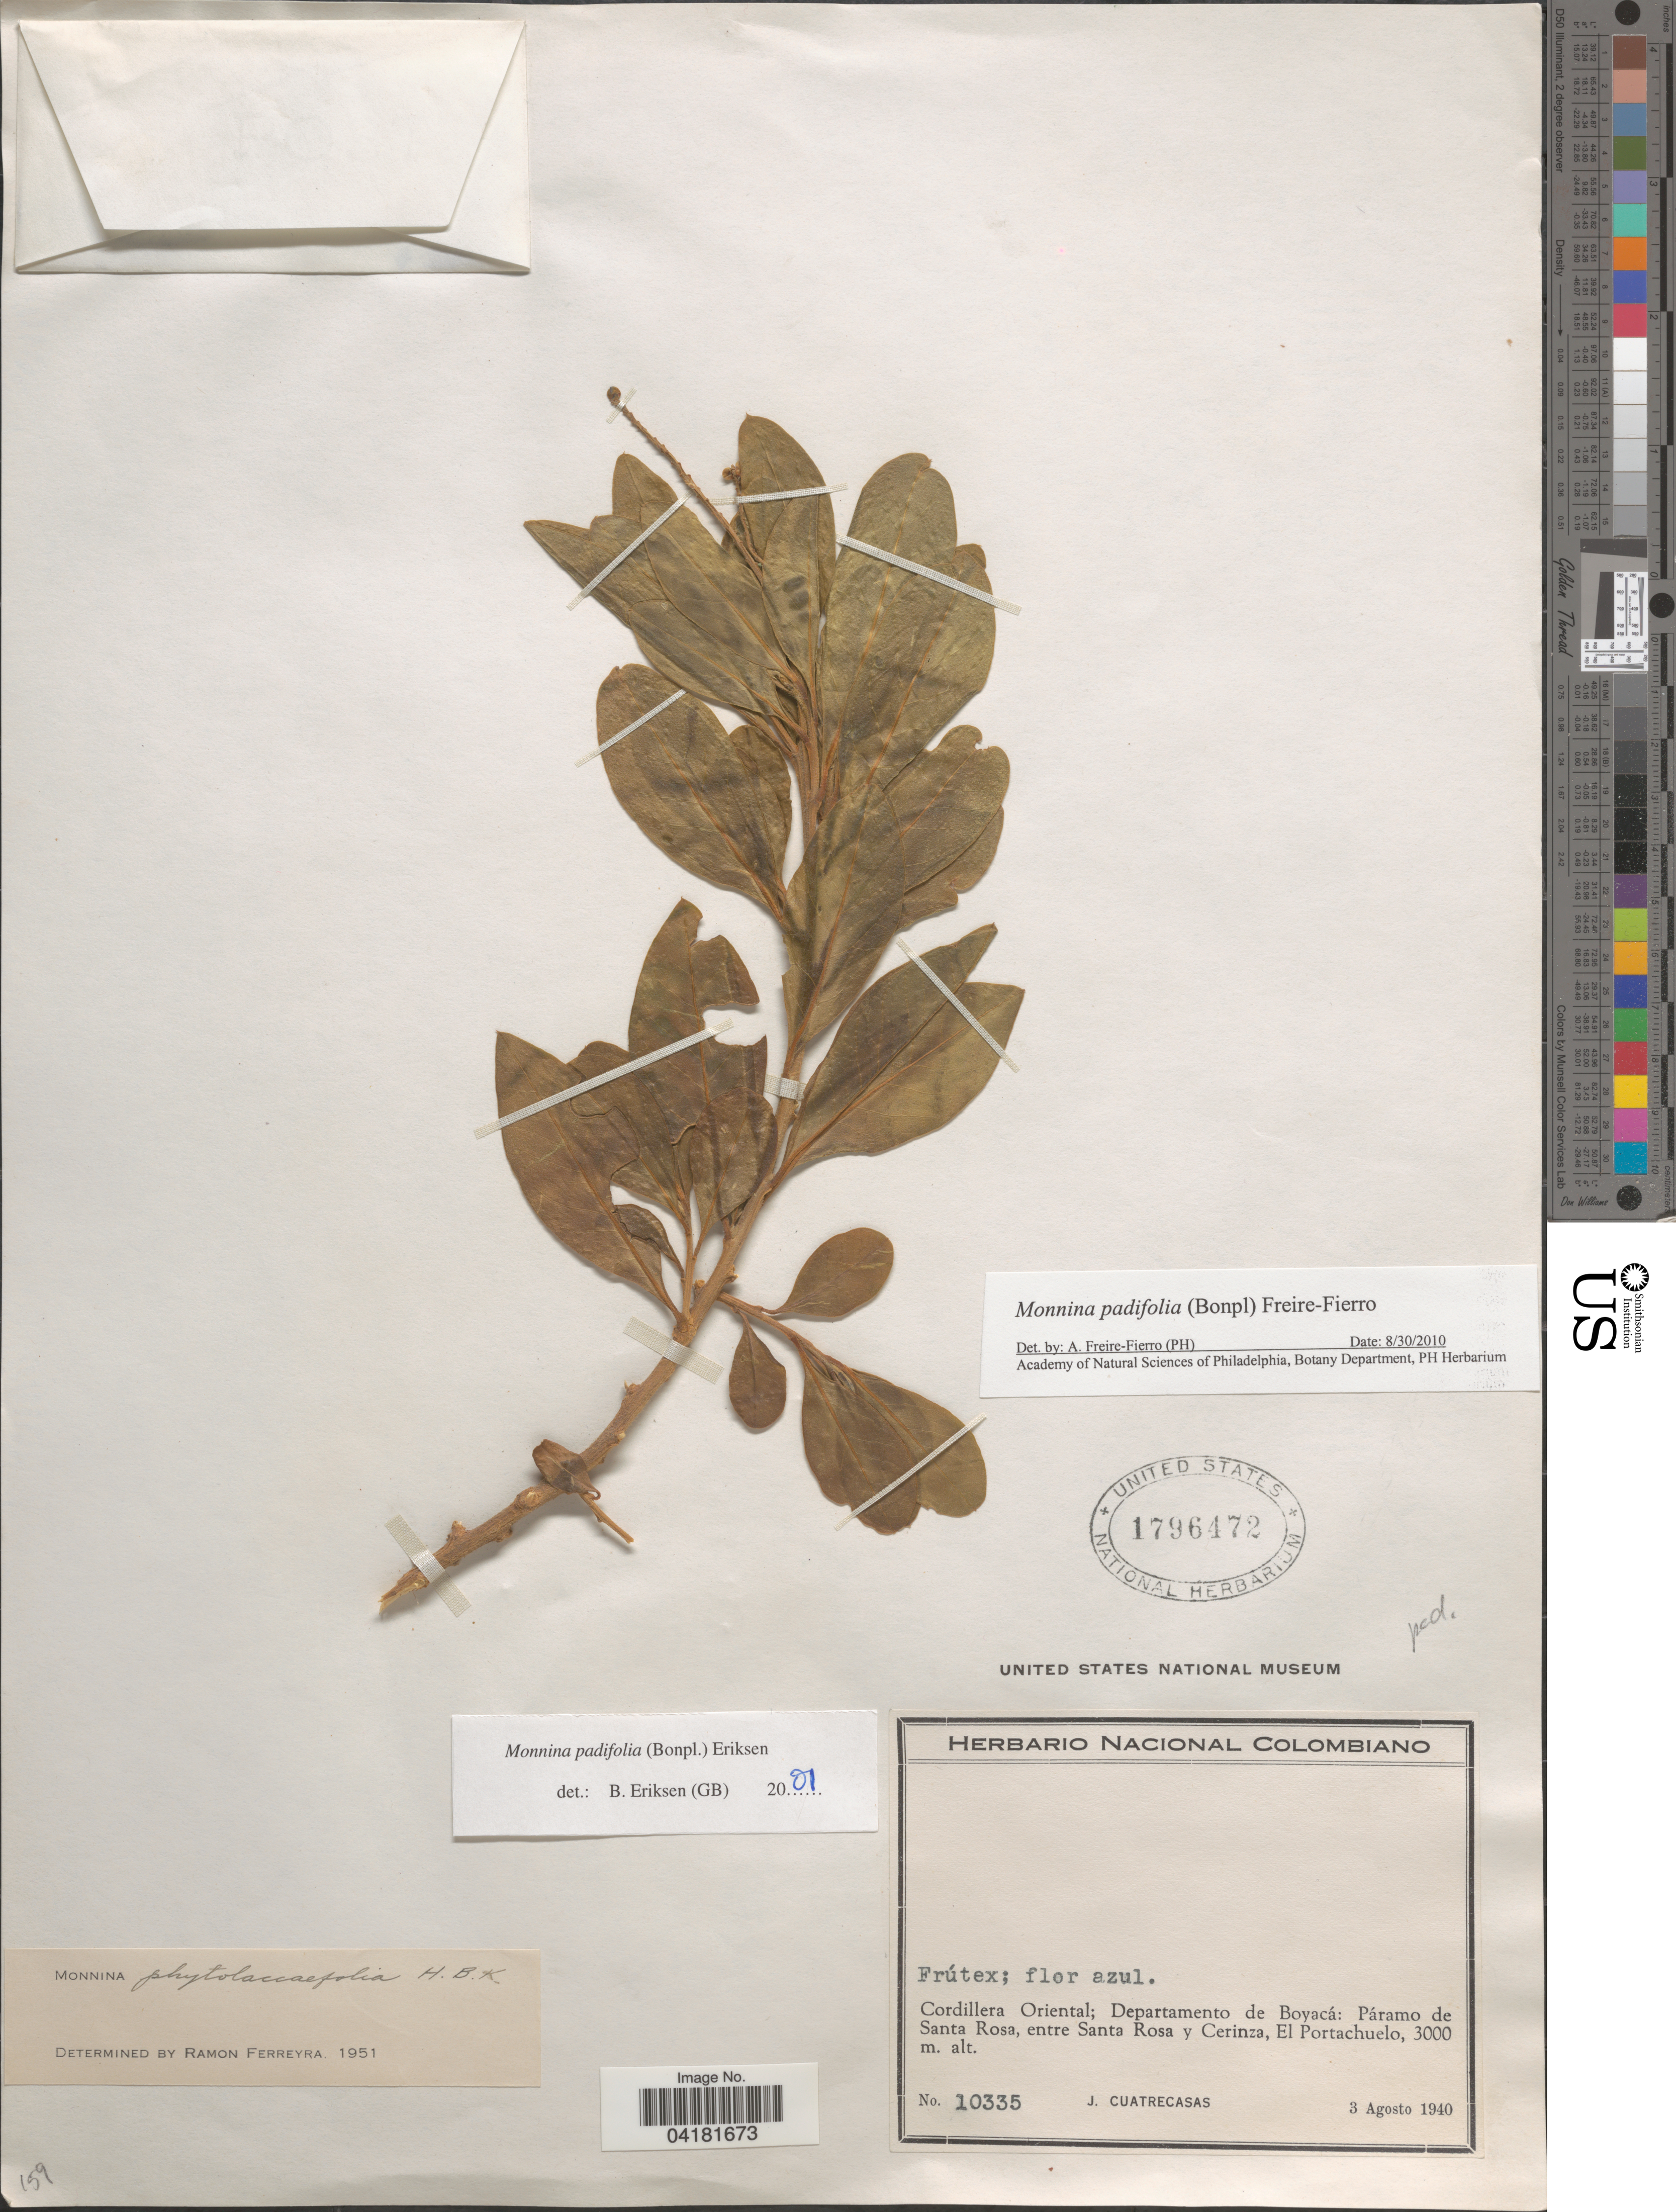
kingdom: Plantae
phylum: Tracheophyta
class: Magnoliopsida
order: Fabales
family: Polygalaceae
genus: Monnina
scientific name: Monnina padifolia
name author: (Bonpl.) Freire-Fierro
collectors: J. Cuatrecasas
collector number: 10335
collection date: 1940-08-03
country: Colombia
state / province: Boyacá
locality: Cordillera Oriental; Departamento de Boyacá: Páramo de Santa Rosa, entre Santa Rosa y Cerinza, El Portachuelo.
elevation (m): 3000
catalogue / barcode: US 1796472